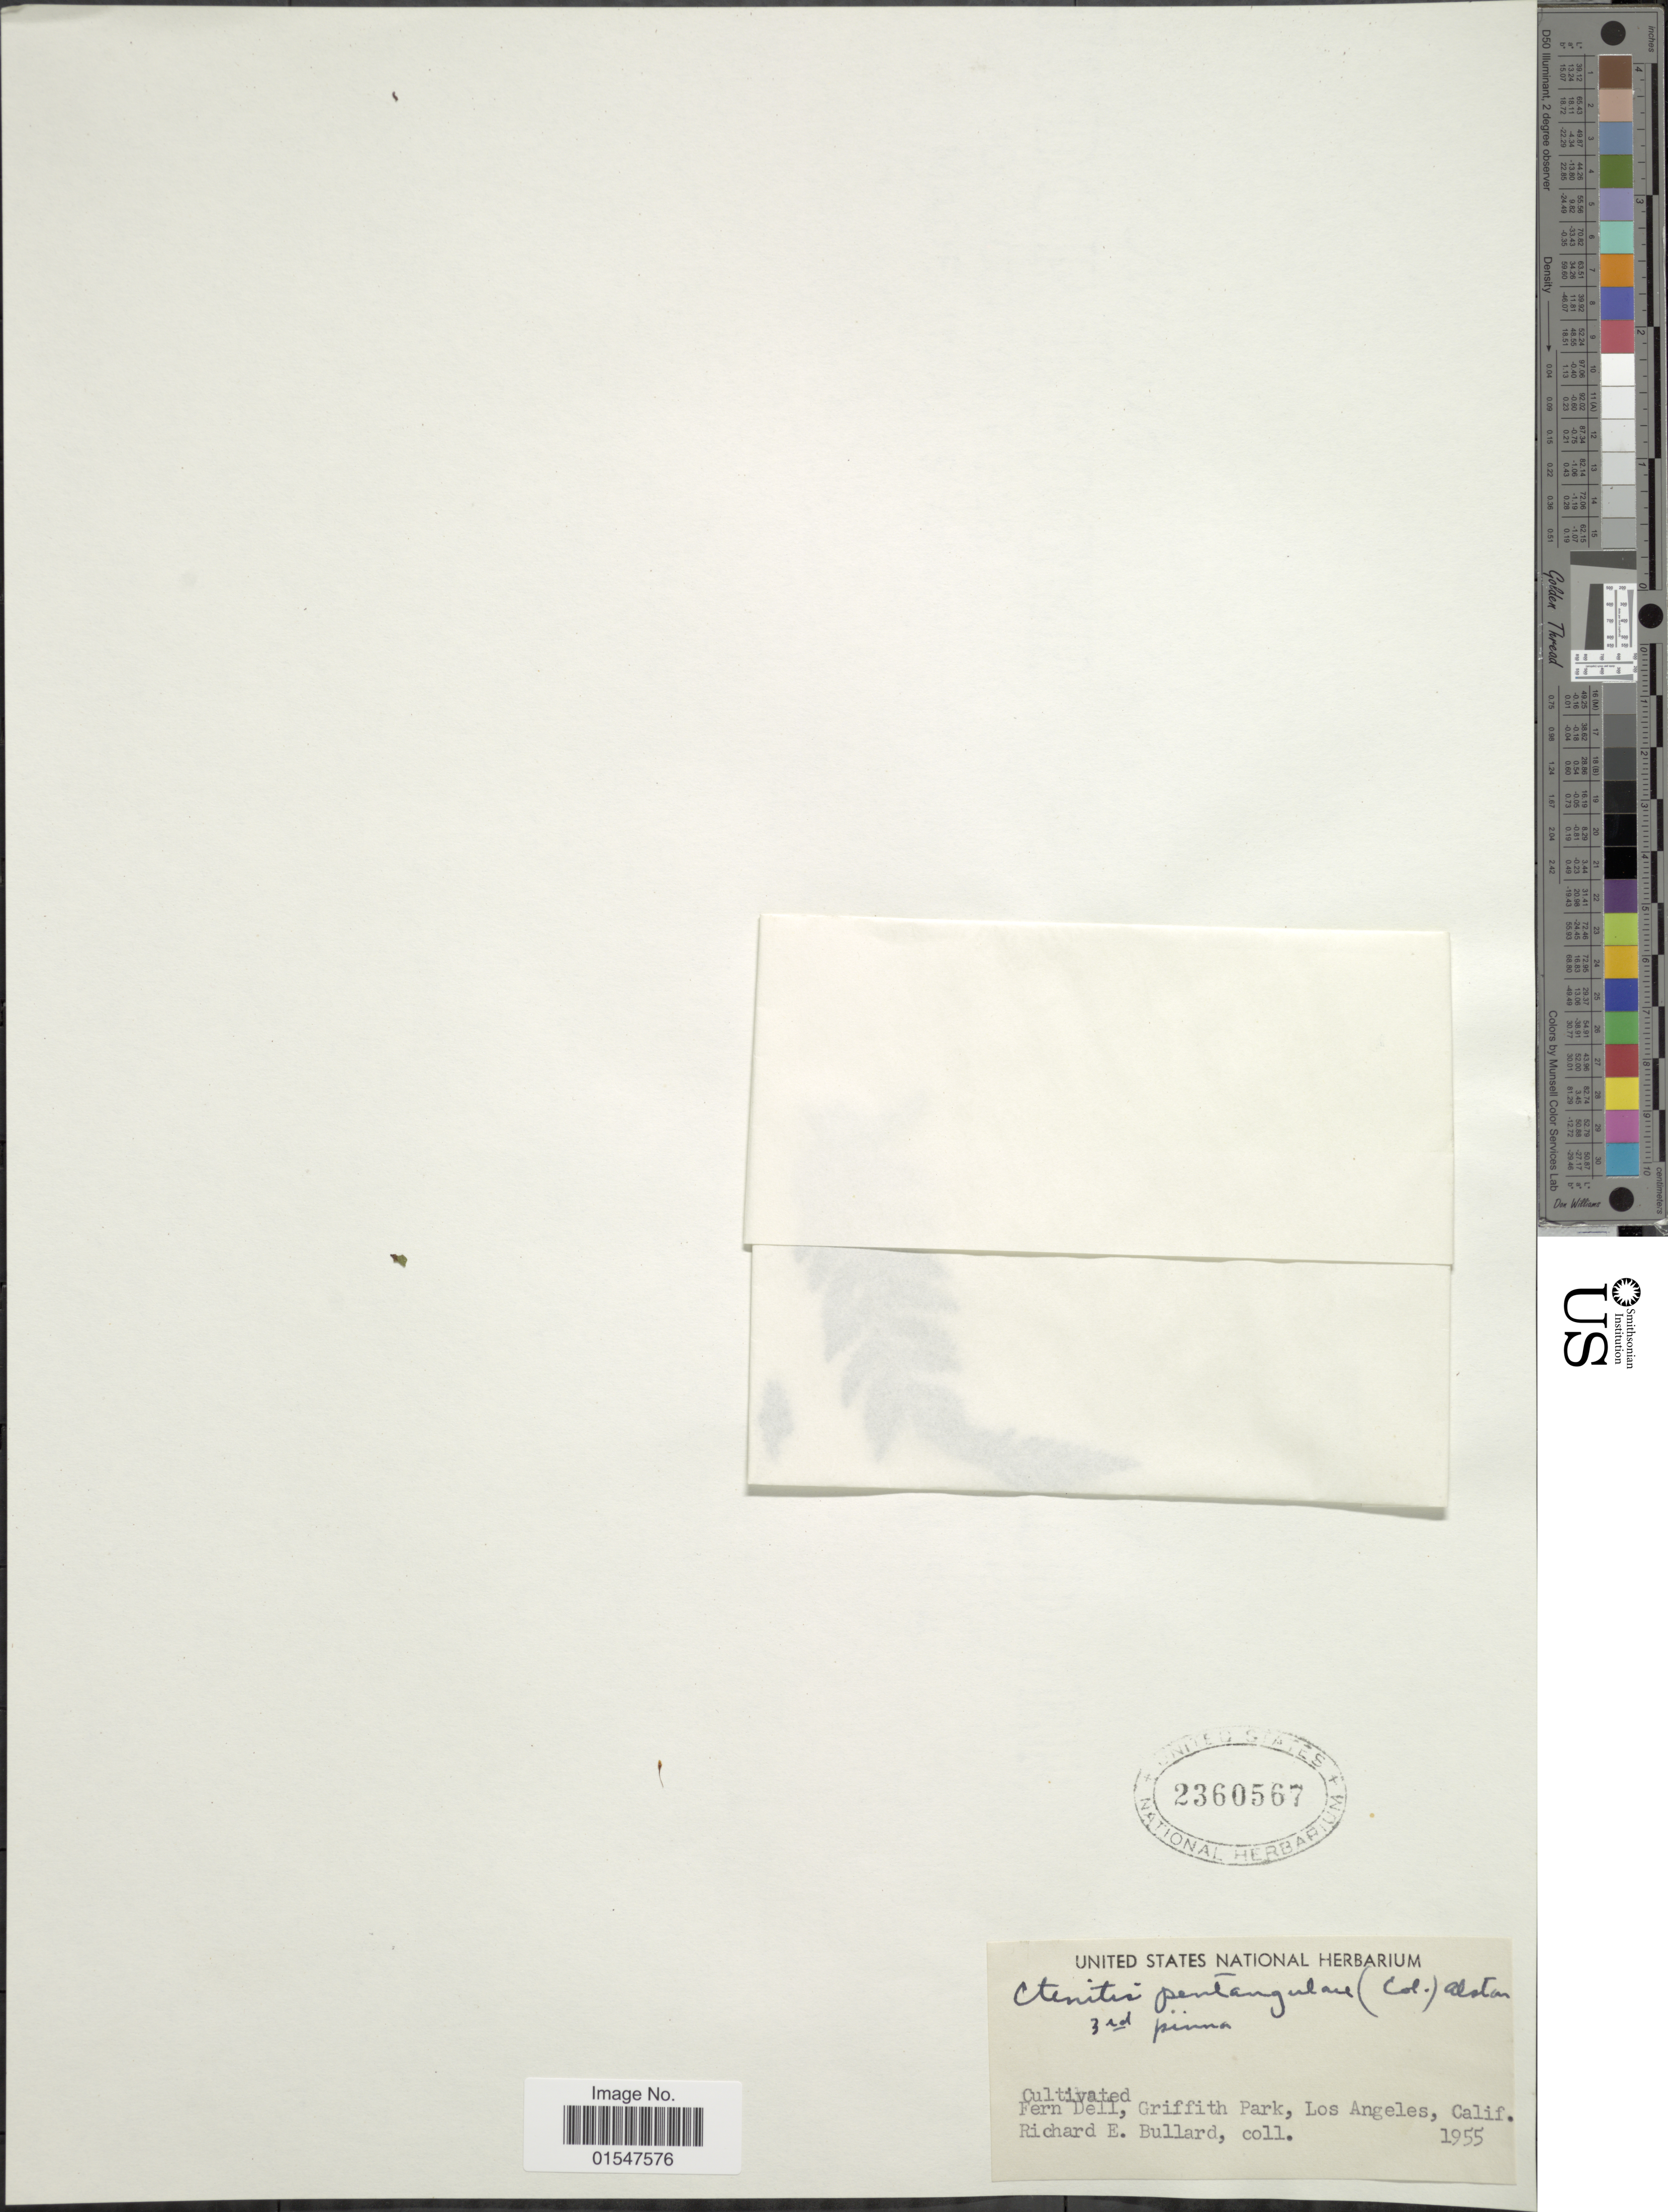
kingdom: Plantae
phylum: Tracheophyta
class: Polypodiopsida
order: Polypodiales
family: Dryopteridaceae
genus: Ctenitis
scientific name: Ctenitis pentangulare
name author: Colenso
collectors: R. Bullard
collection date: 1955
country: United States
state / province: California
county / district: Los Angeles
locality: Fern Dell, Griffith Park, Los Angeles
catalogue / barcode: US 2360567